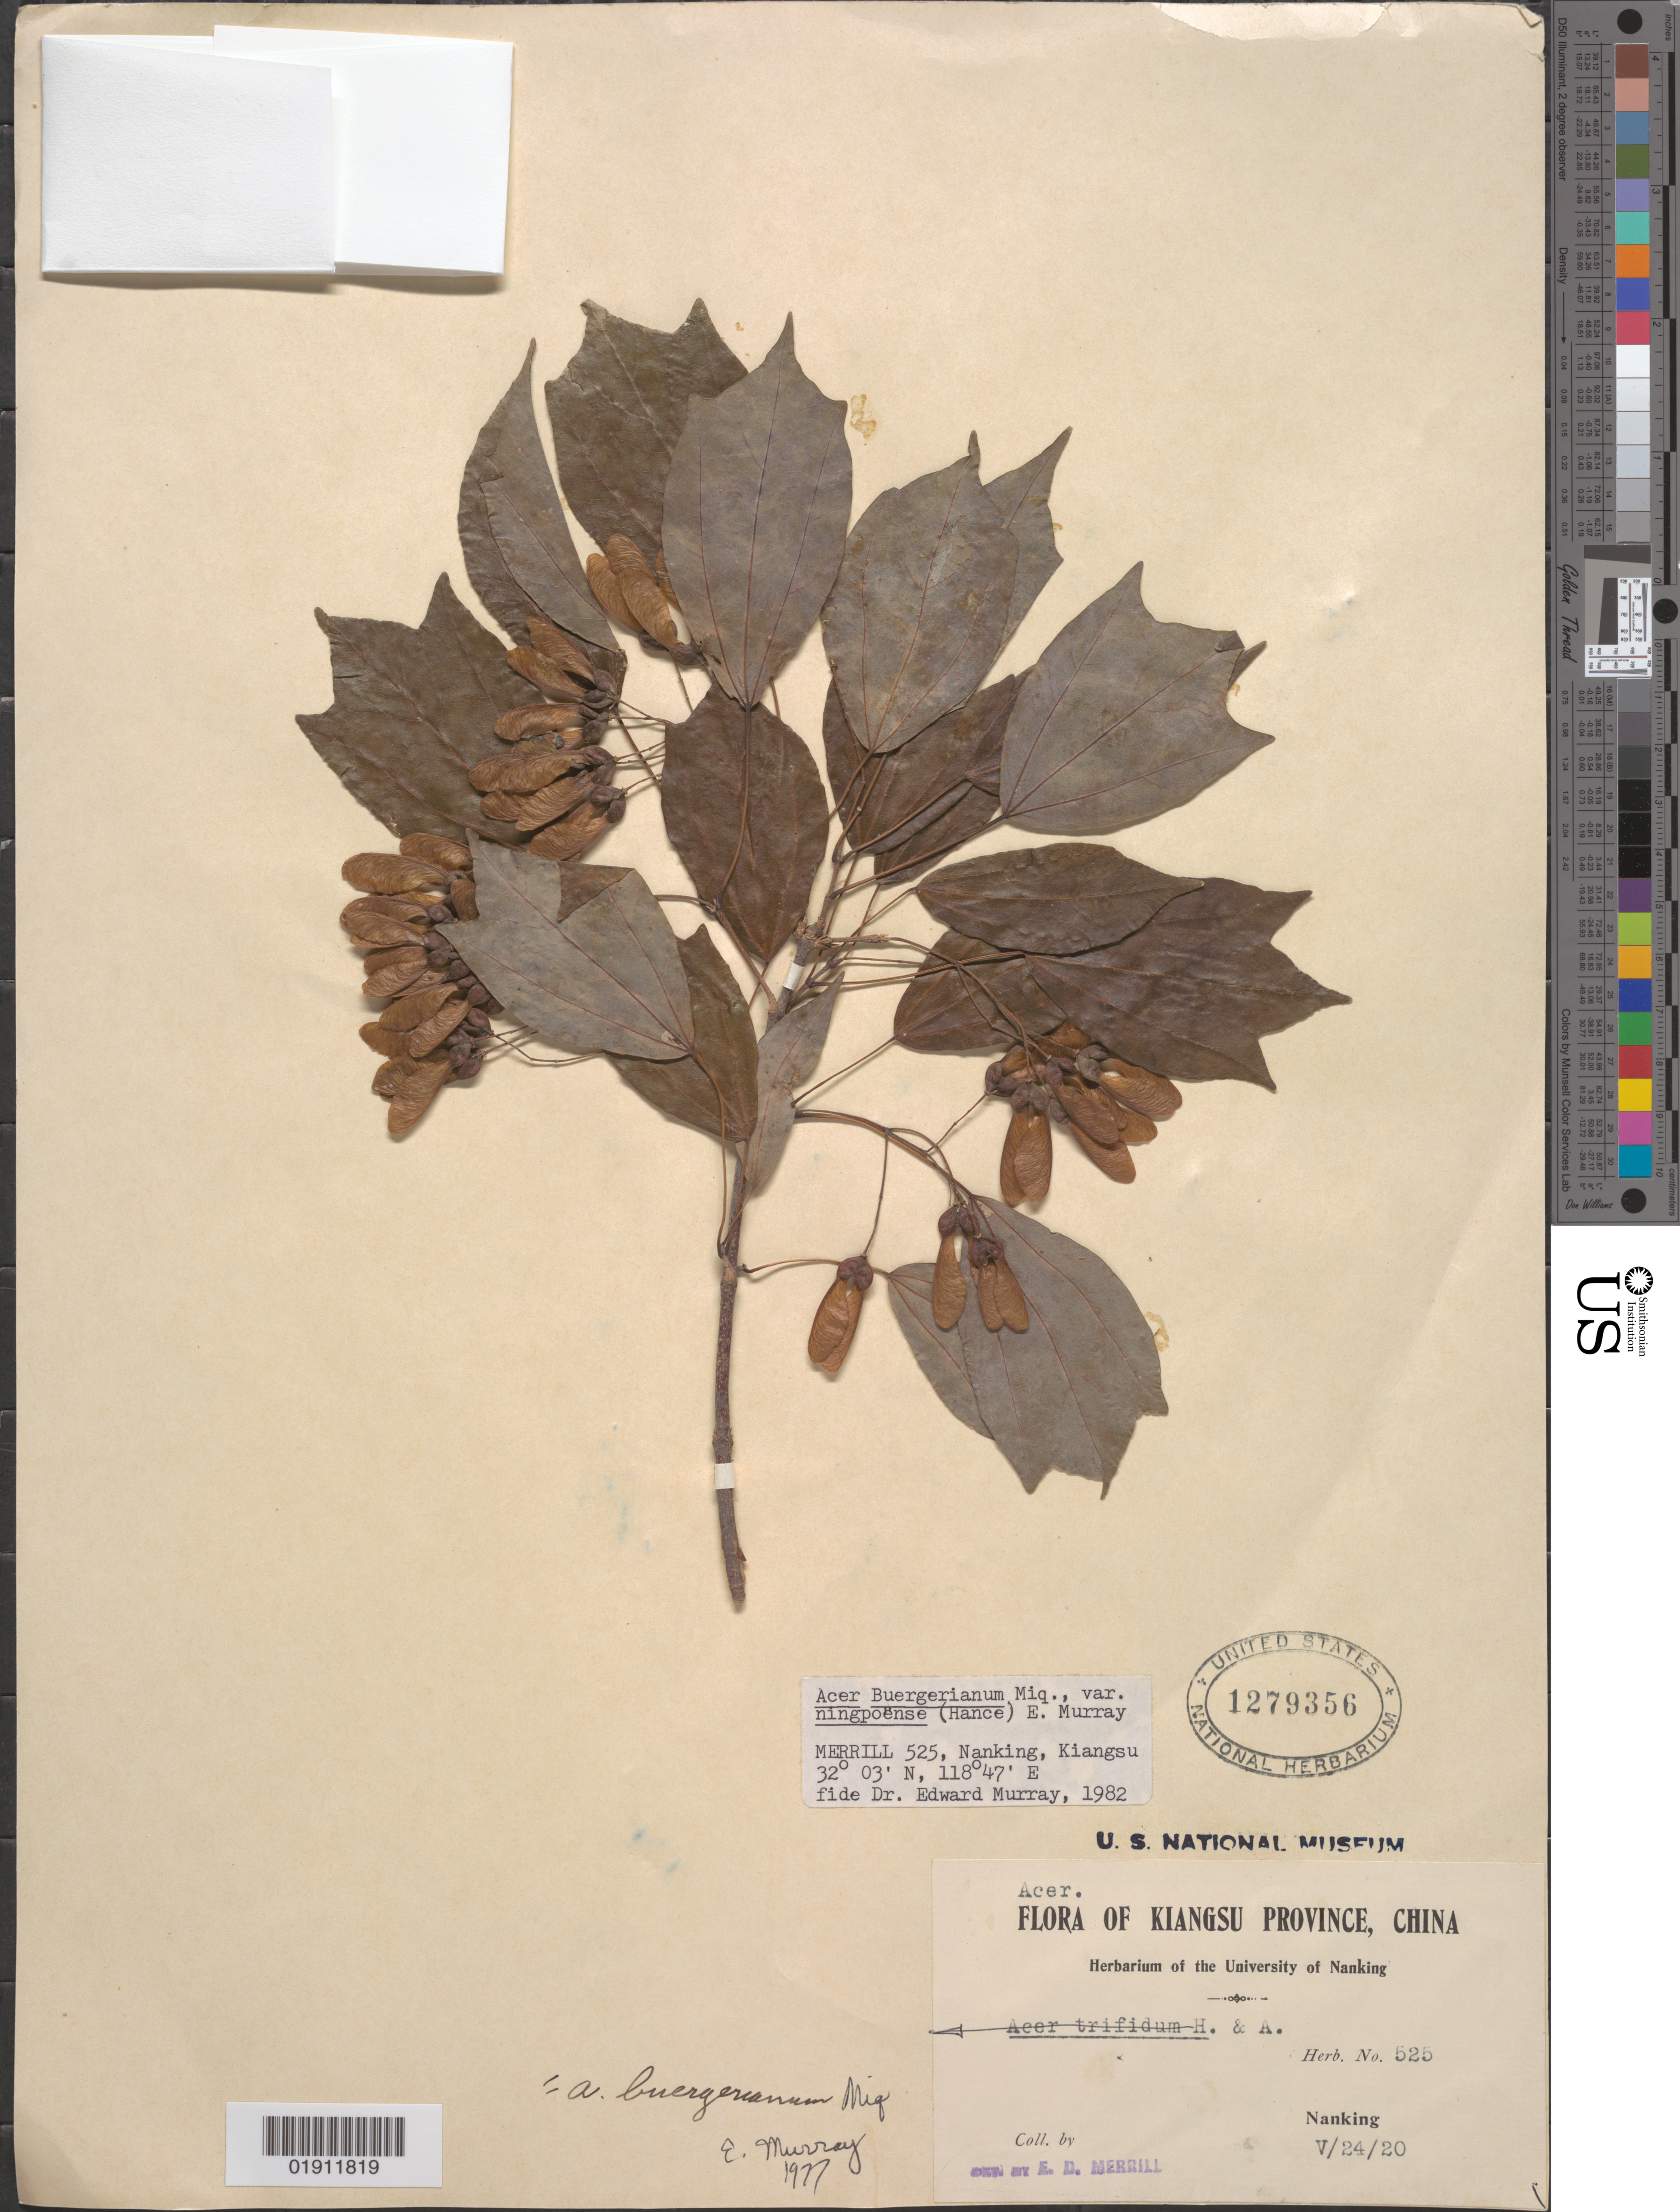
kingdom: Plantae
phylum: Tracheophyta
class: Magnoliopsida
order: Sapindales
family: Sapindaceae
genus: Acer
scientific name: Acer buergerianum subsp. ningpoense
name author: (Hance) A.E. Murray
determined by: Murray, Edward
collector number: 525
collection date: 1920-05-24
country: China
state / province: Jiangxi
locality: Kiangsi [Jiangxi], Nanking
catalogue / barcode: US 1279356